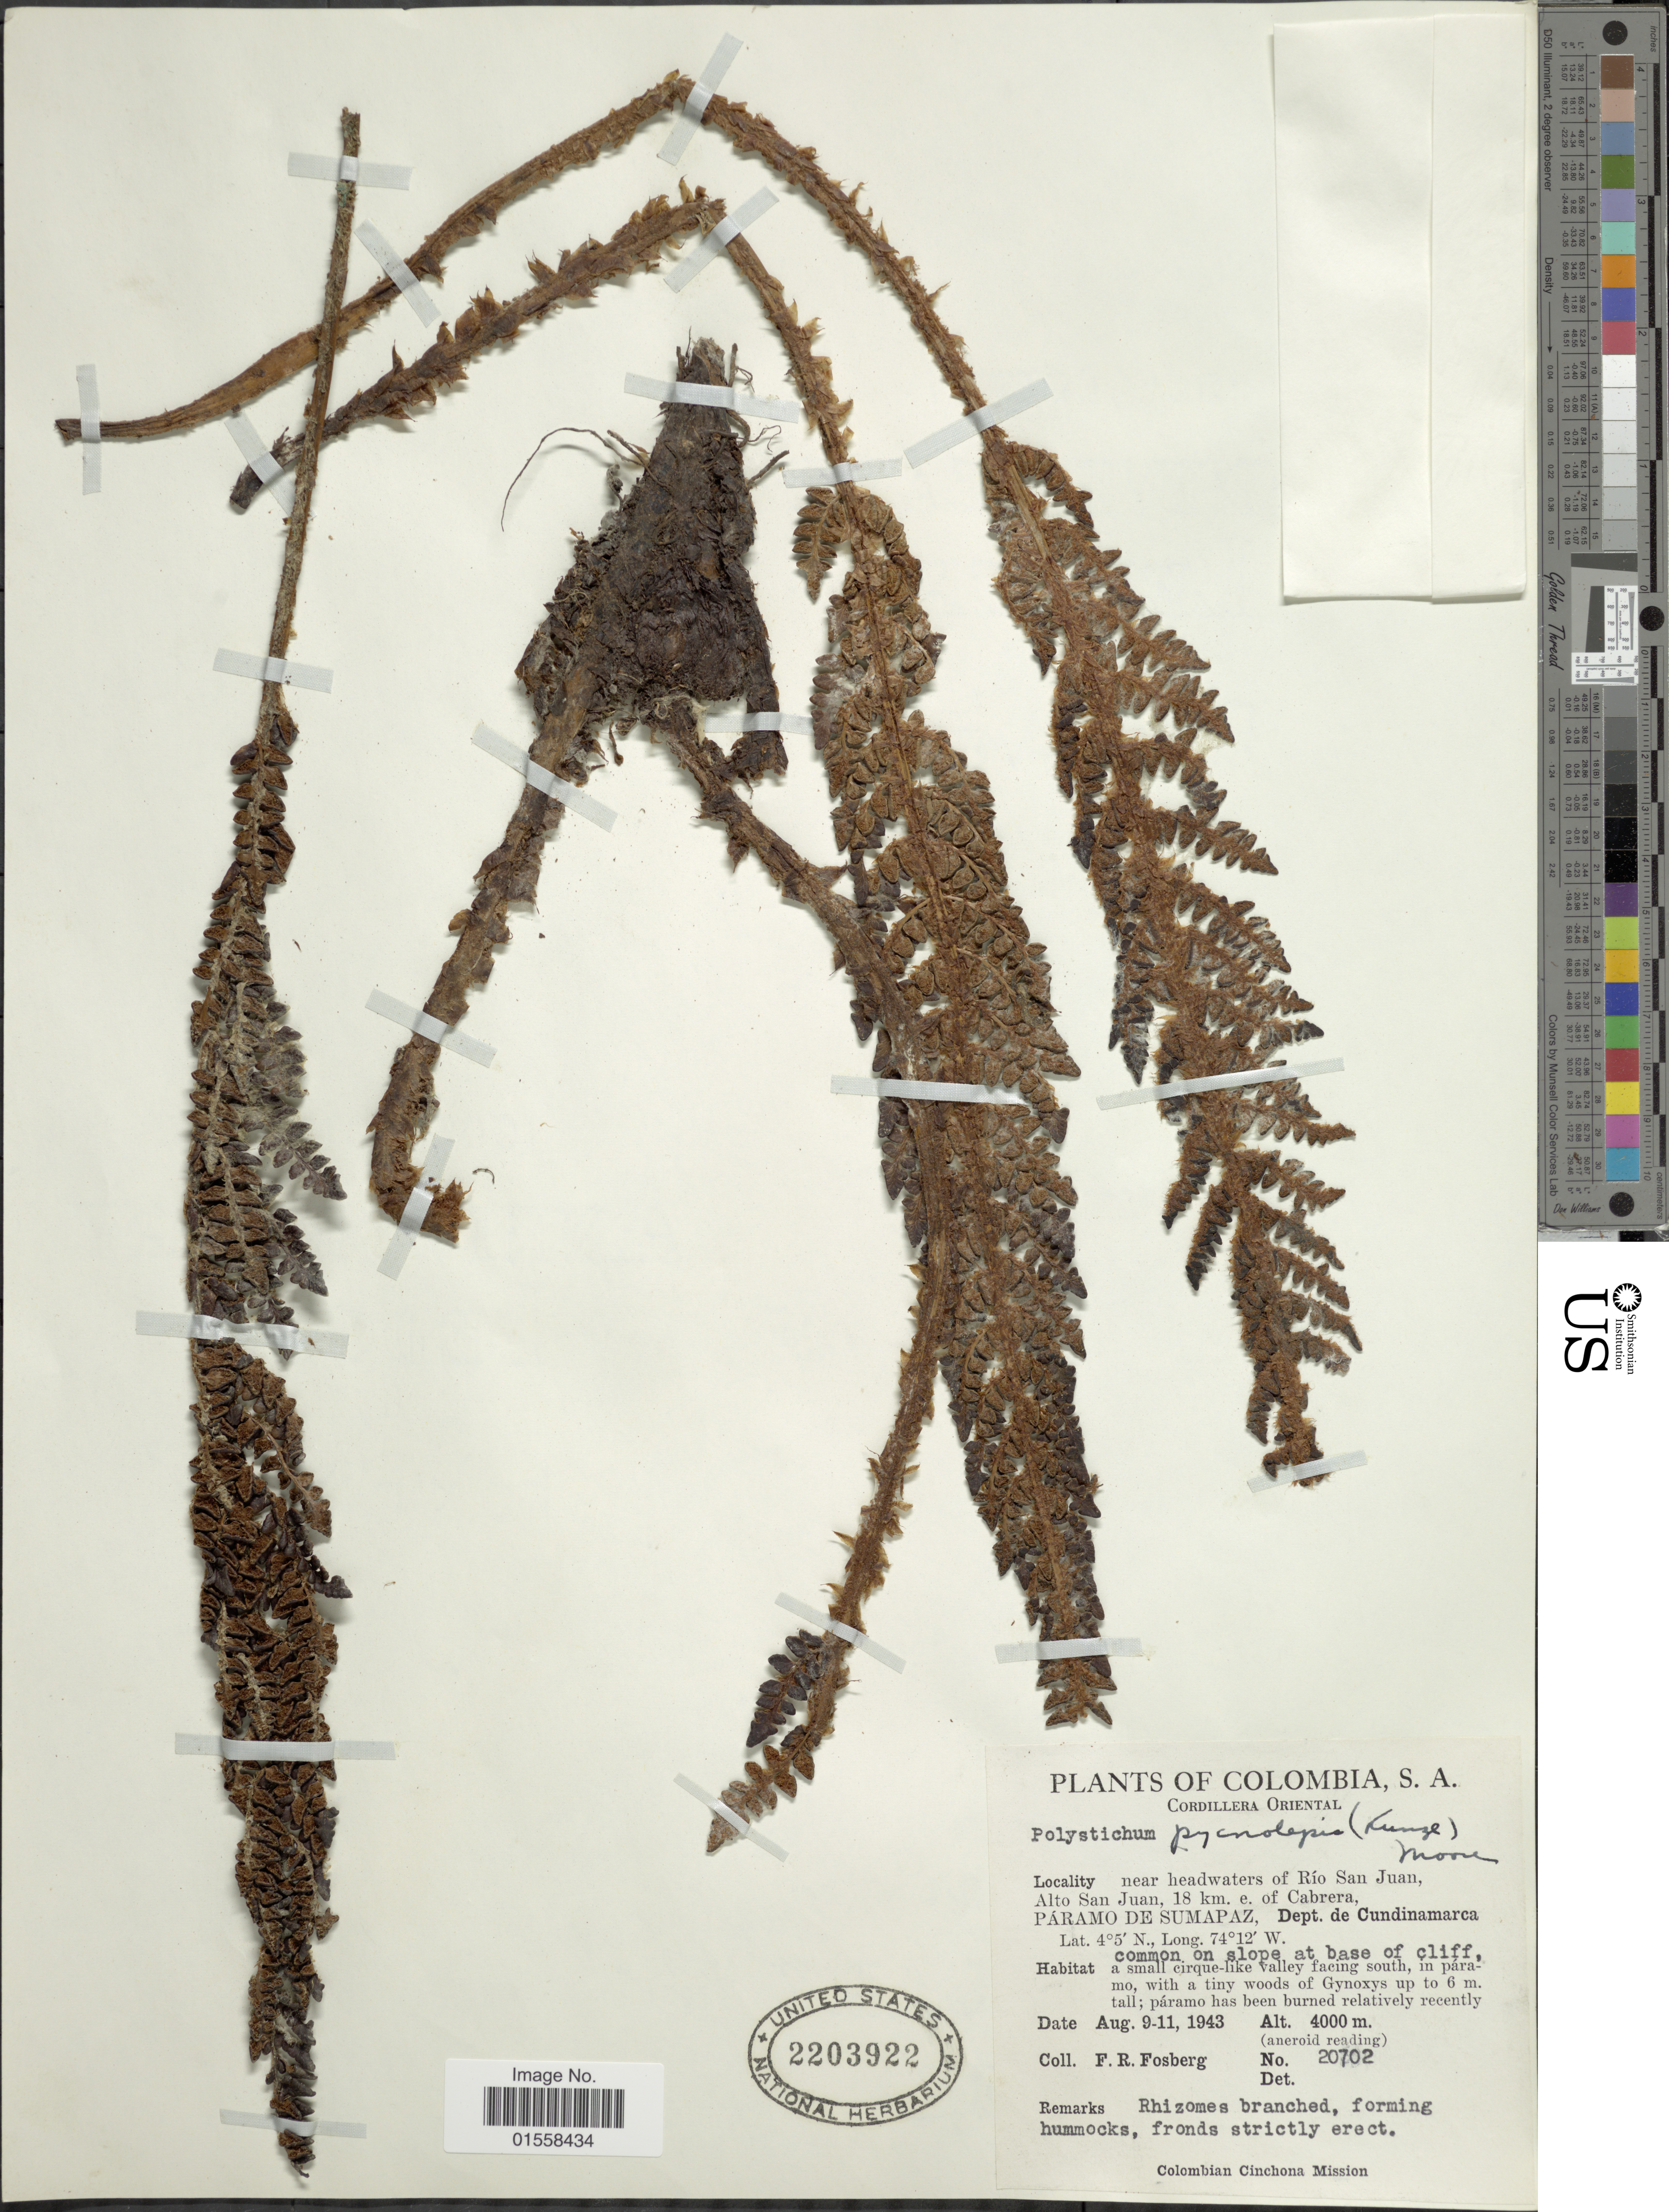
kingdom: Plantae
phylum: Tracheophyta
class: Polypodiopsida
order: Polypodiales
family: Dryopteridaceae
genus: Polystichum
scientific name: Polystichum orbiculatum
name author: (Desv.) J. Rémy & Fée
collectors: F. R. Fosberg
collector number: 20702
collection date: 1943-08-09/1943-08-11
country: Colombia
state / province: Cundinamarca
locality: Colombia., S. A. Cordillera Oriental. Near headwaters of Rio San Juan, Alto San Juan, 18 km. e. of Cabrera, Paramo de Sumapaz, Dept. de Cundinamarca.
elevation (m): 4000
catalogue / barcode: US 2203922